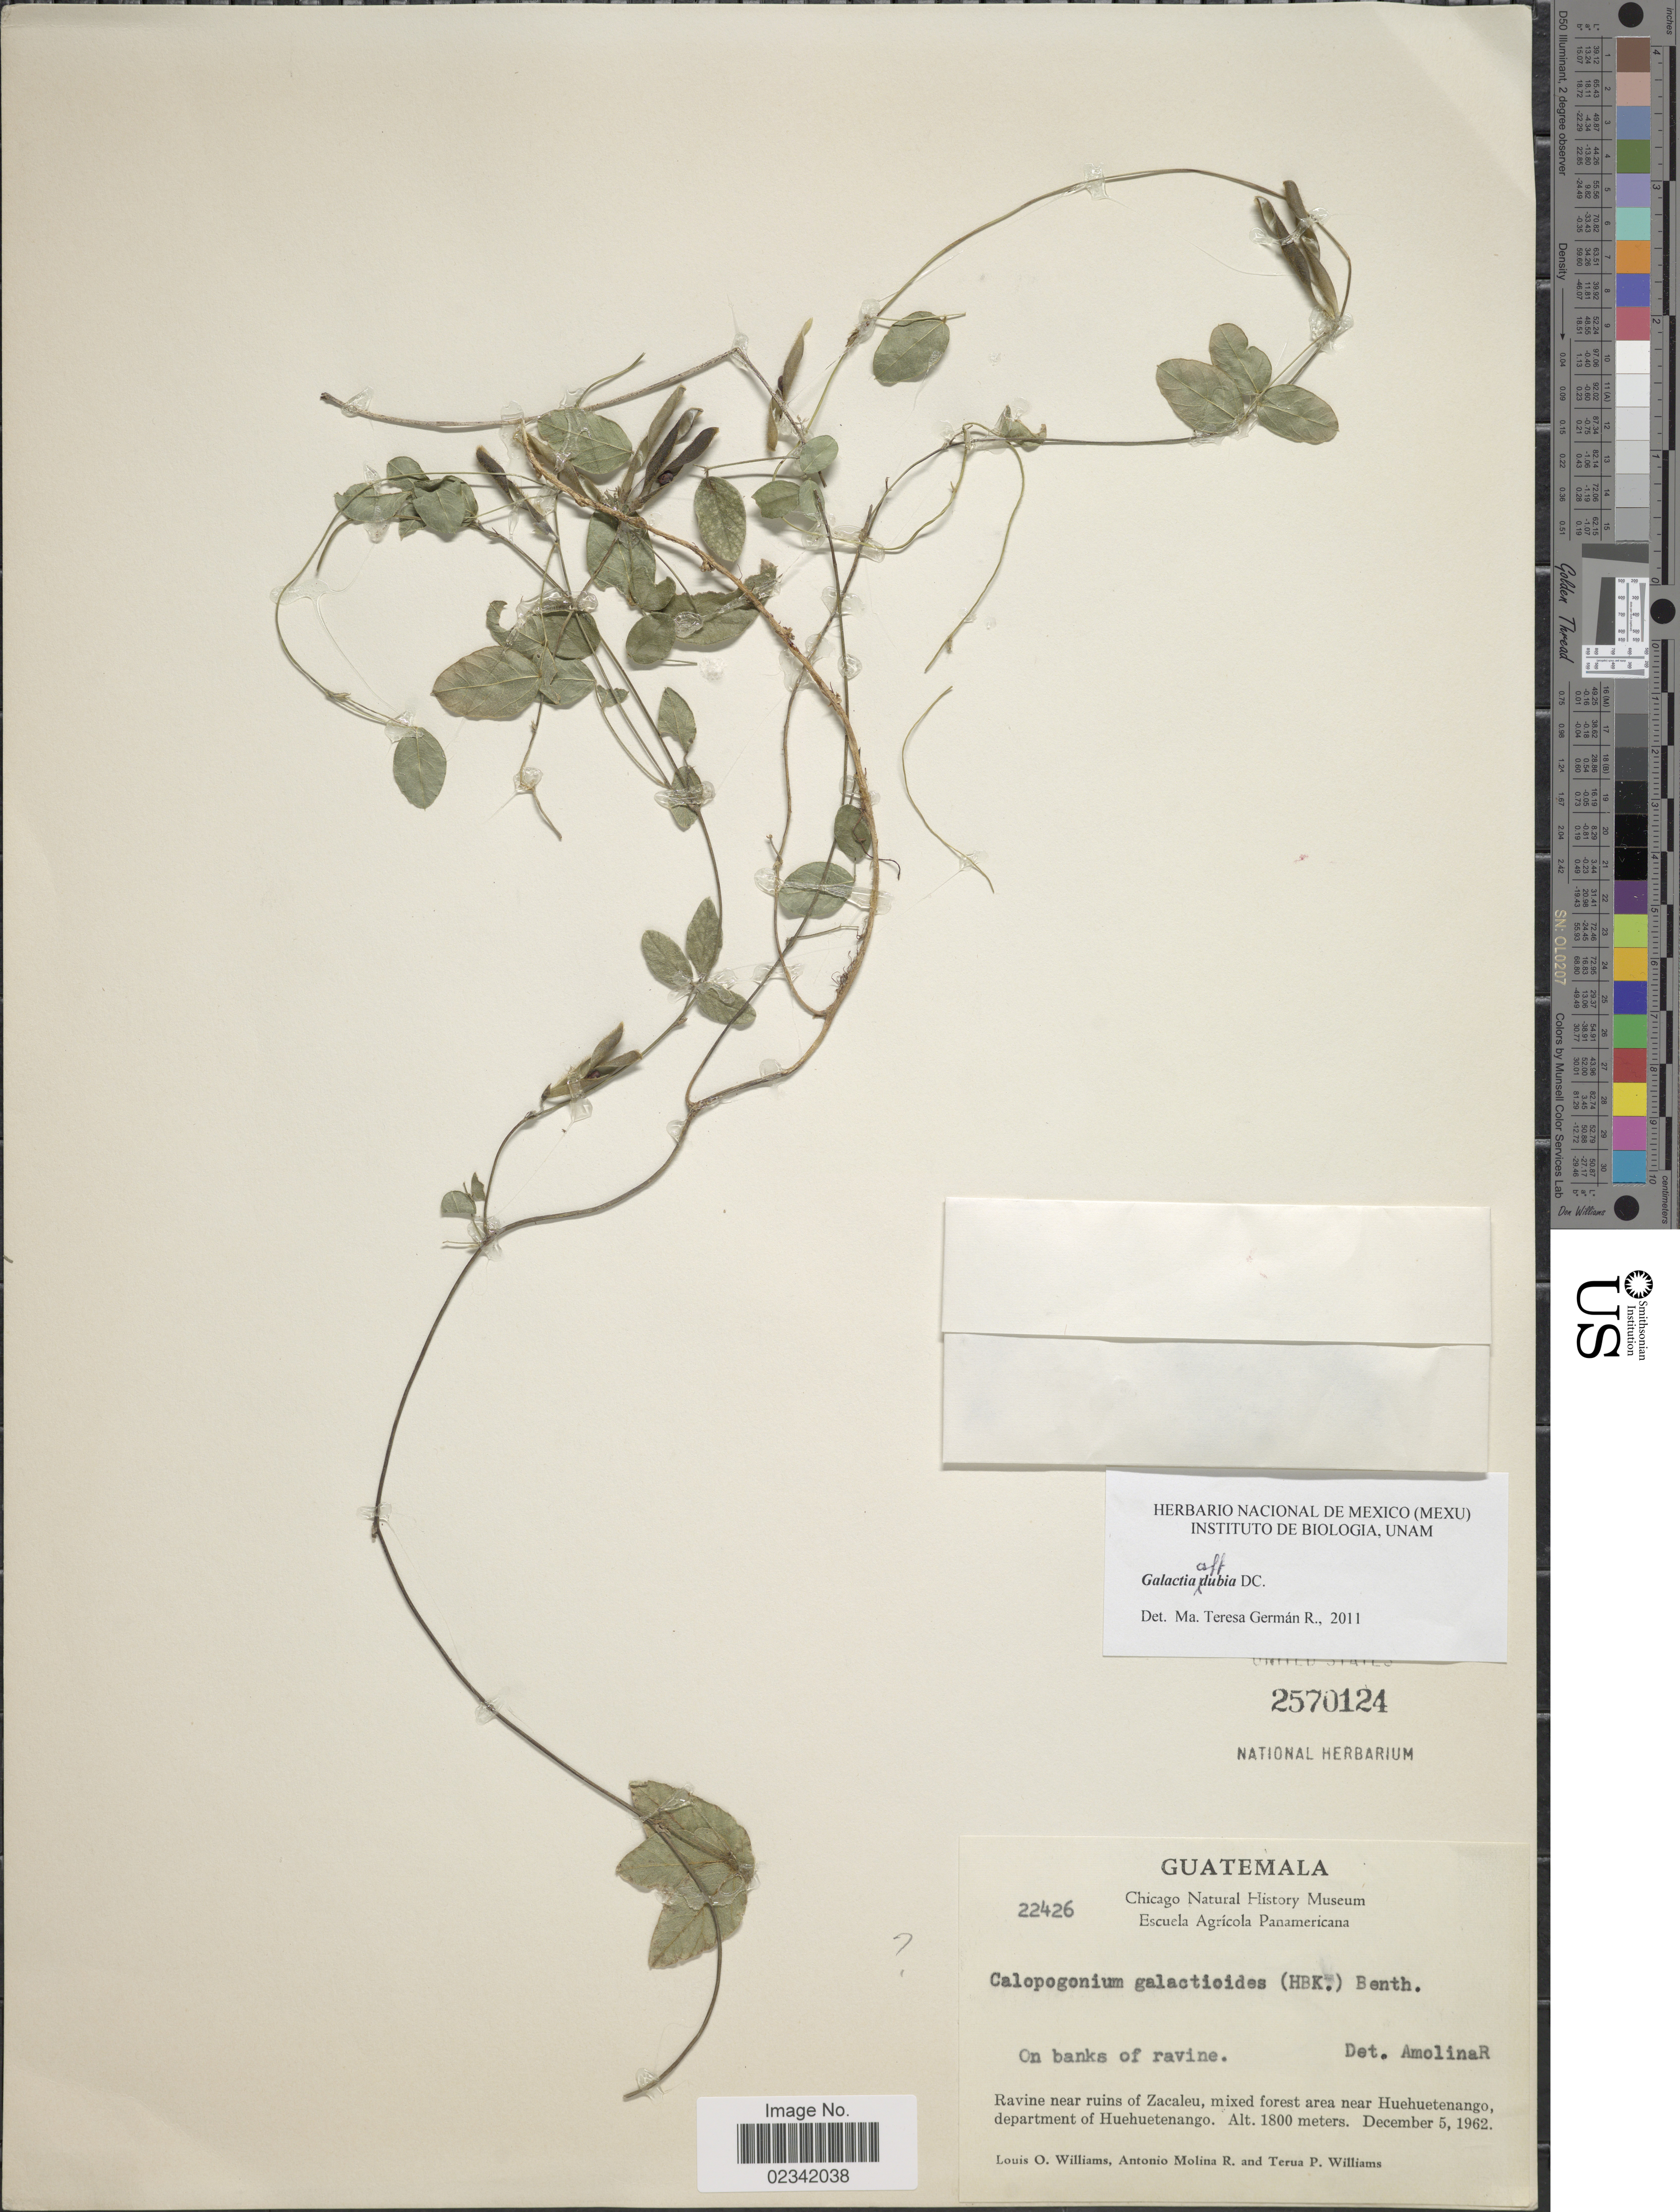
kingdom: Plantae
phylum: Tracheophyta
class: Magnoliopsida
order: Fabales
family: Fabaceae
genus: Galactia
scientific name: Galactia dubia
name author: DC.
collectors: L. O. Williams, A. Molina R. & T. P. Williams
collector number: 22426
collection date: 1962-12-05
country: Guatemala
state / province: Huehuetenango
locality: Ravine near ruins of Zacalue, mixed forest area near Huehuetenango, department of Huehuetenango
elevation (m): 1800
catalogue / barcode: US 2570124